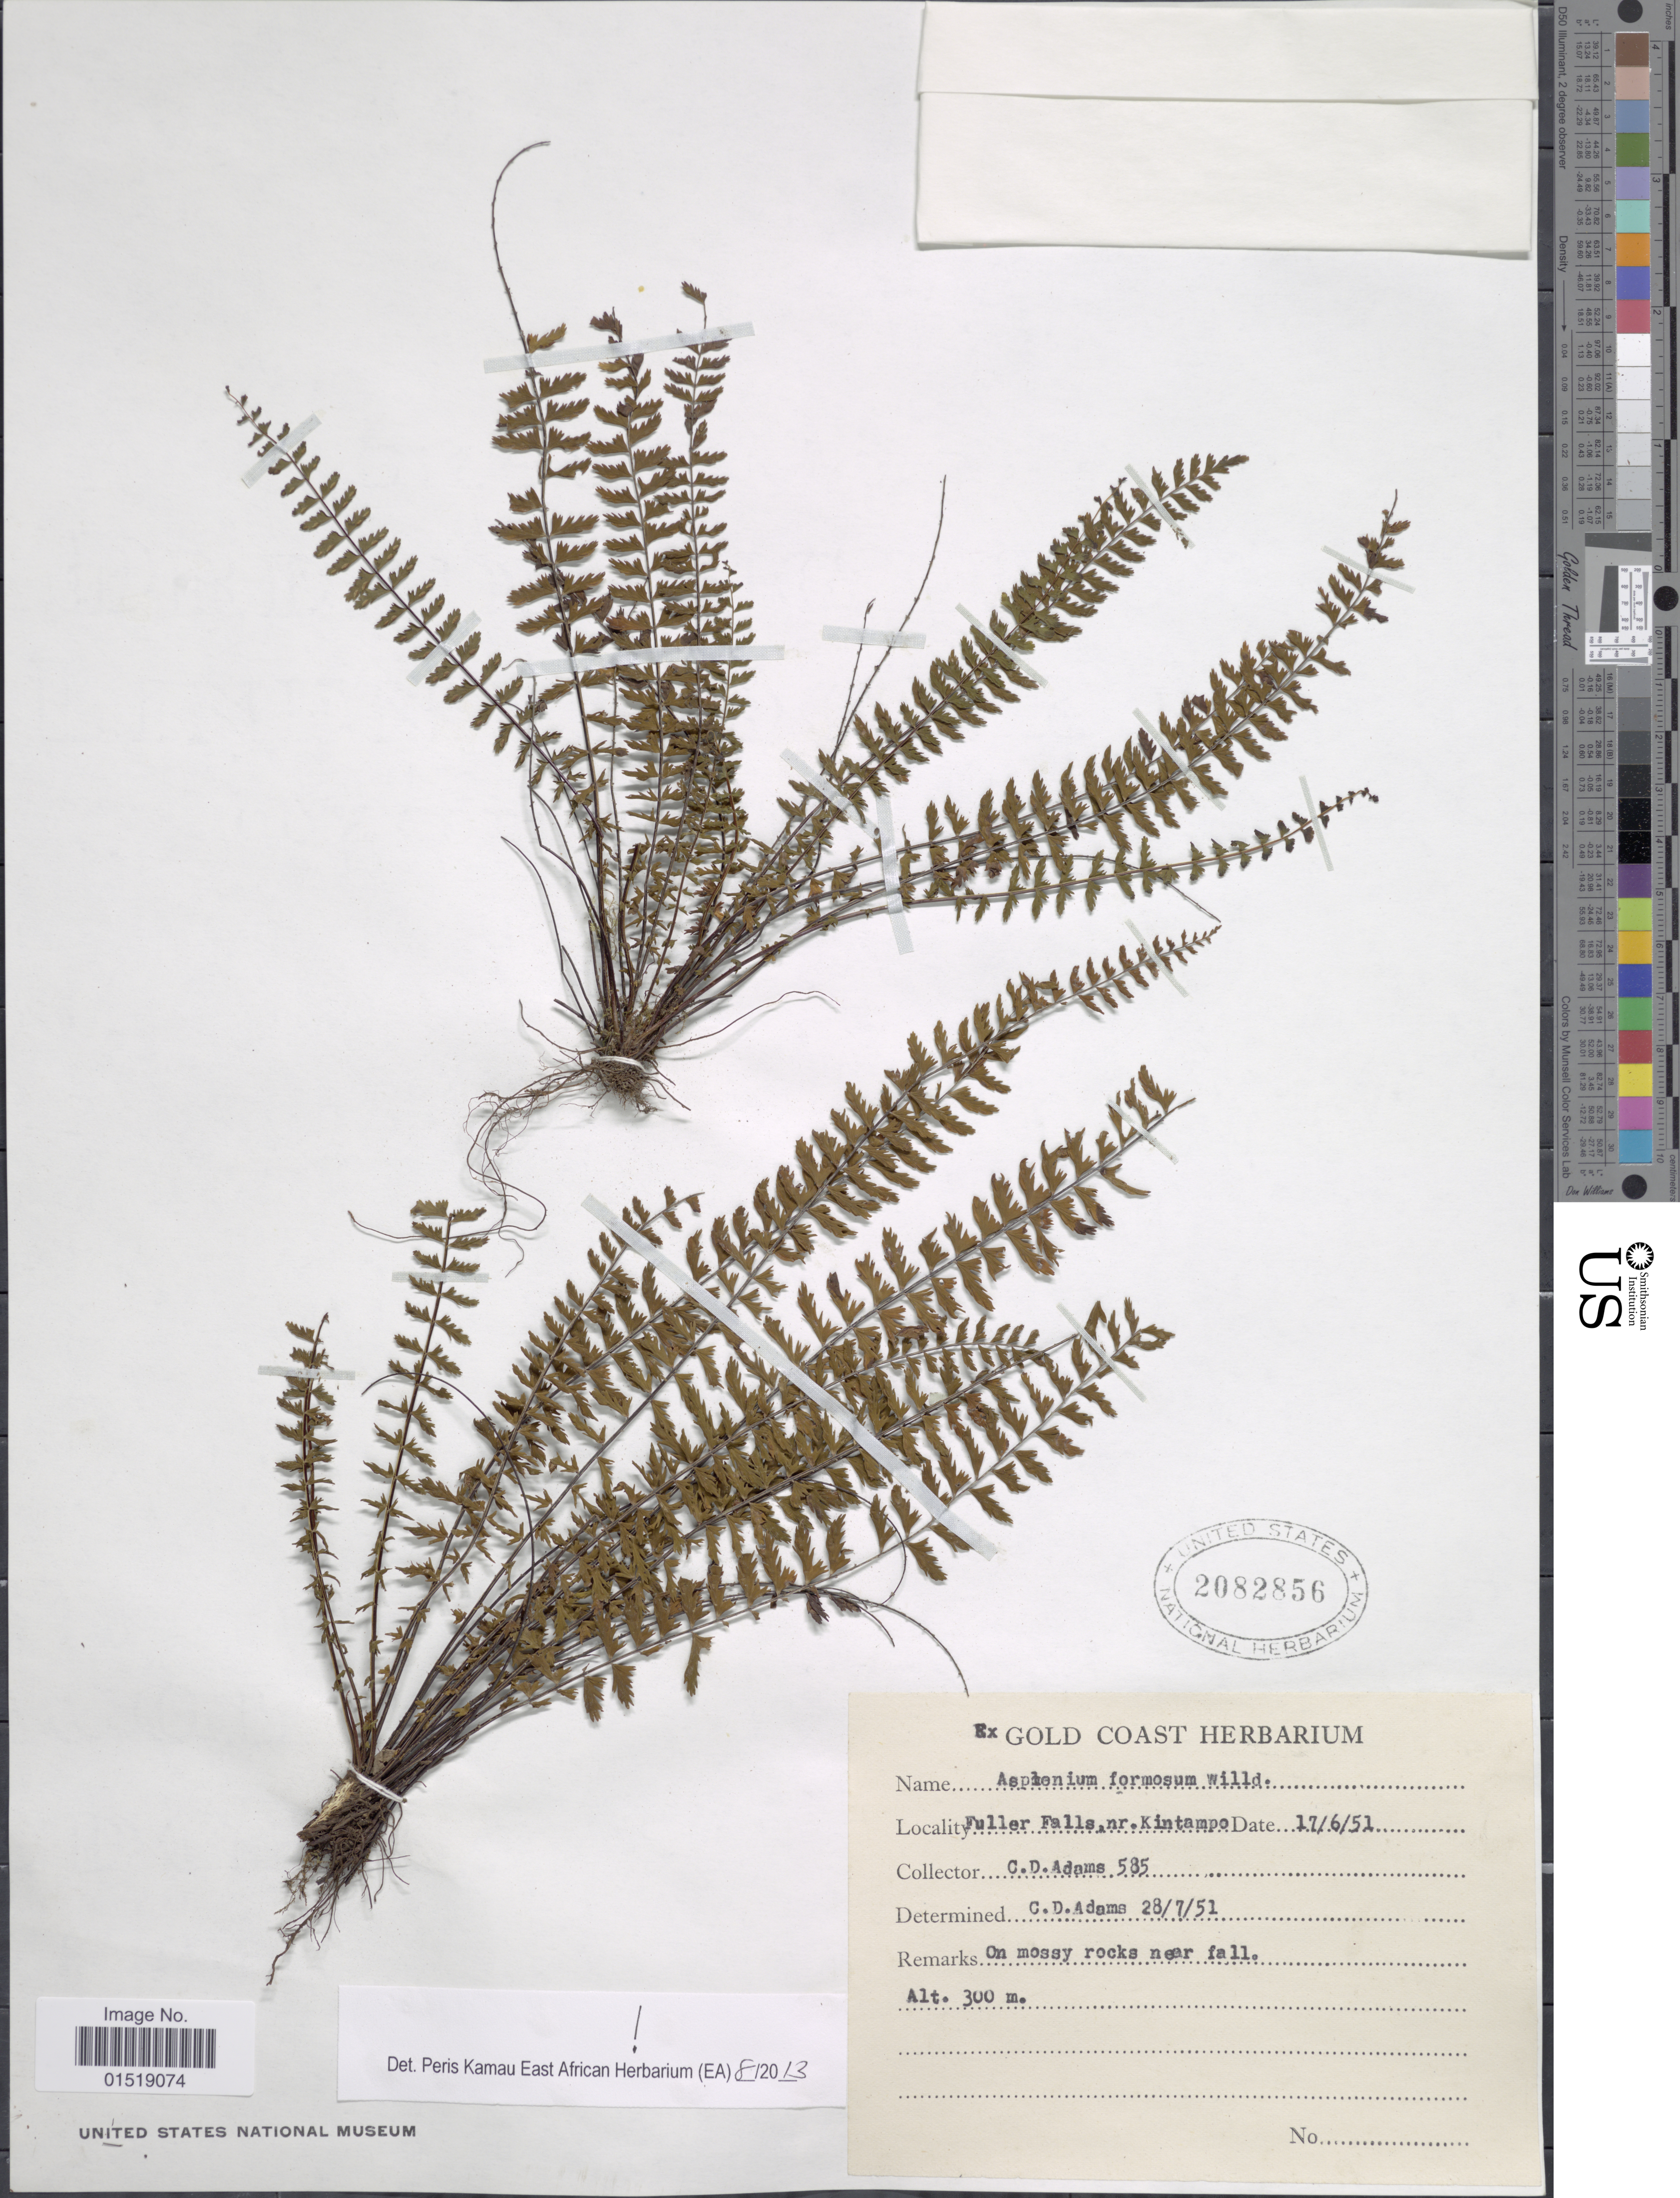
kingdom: Plantae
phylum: Tracheophyta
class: Polypodiopsida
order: Polypodiales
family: Aspleniaceae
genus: Asplenium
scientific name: Asplenium formosum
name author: Willd.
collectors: C. D. Adams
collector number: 585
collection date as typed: Transcribed d/m/y: 17/6/51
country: Ghana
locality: Fuller Falls, nr. Kintampo.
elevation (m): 300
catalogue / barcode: US 2082856